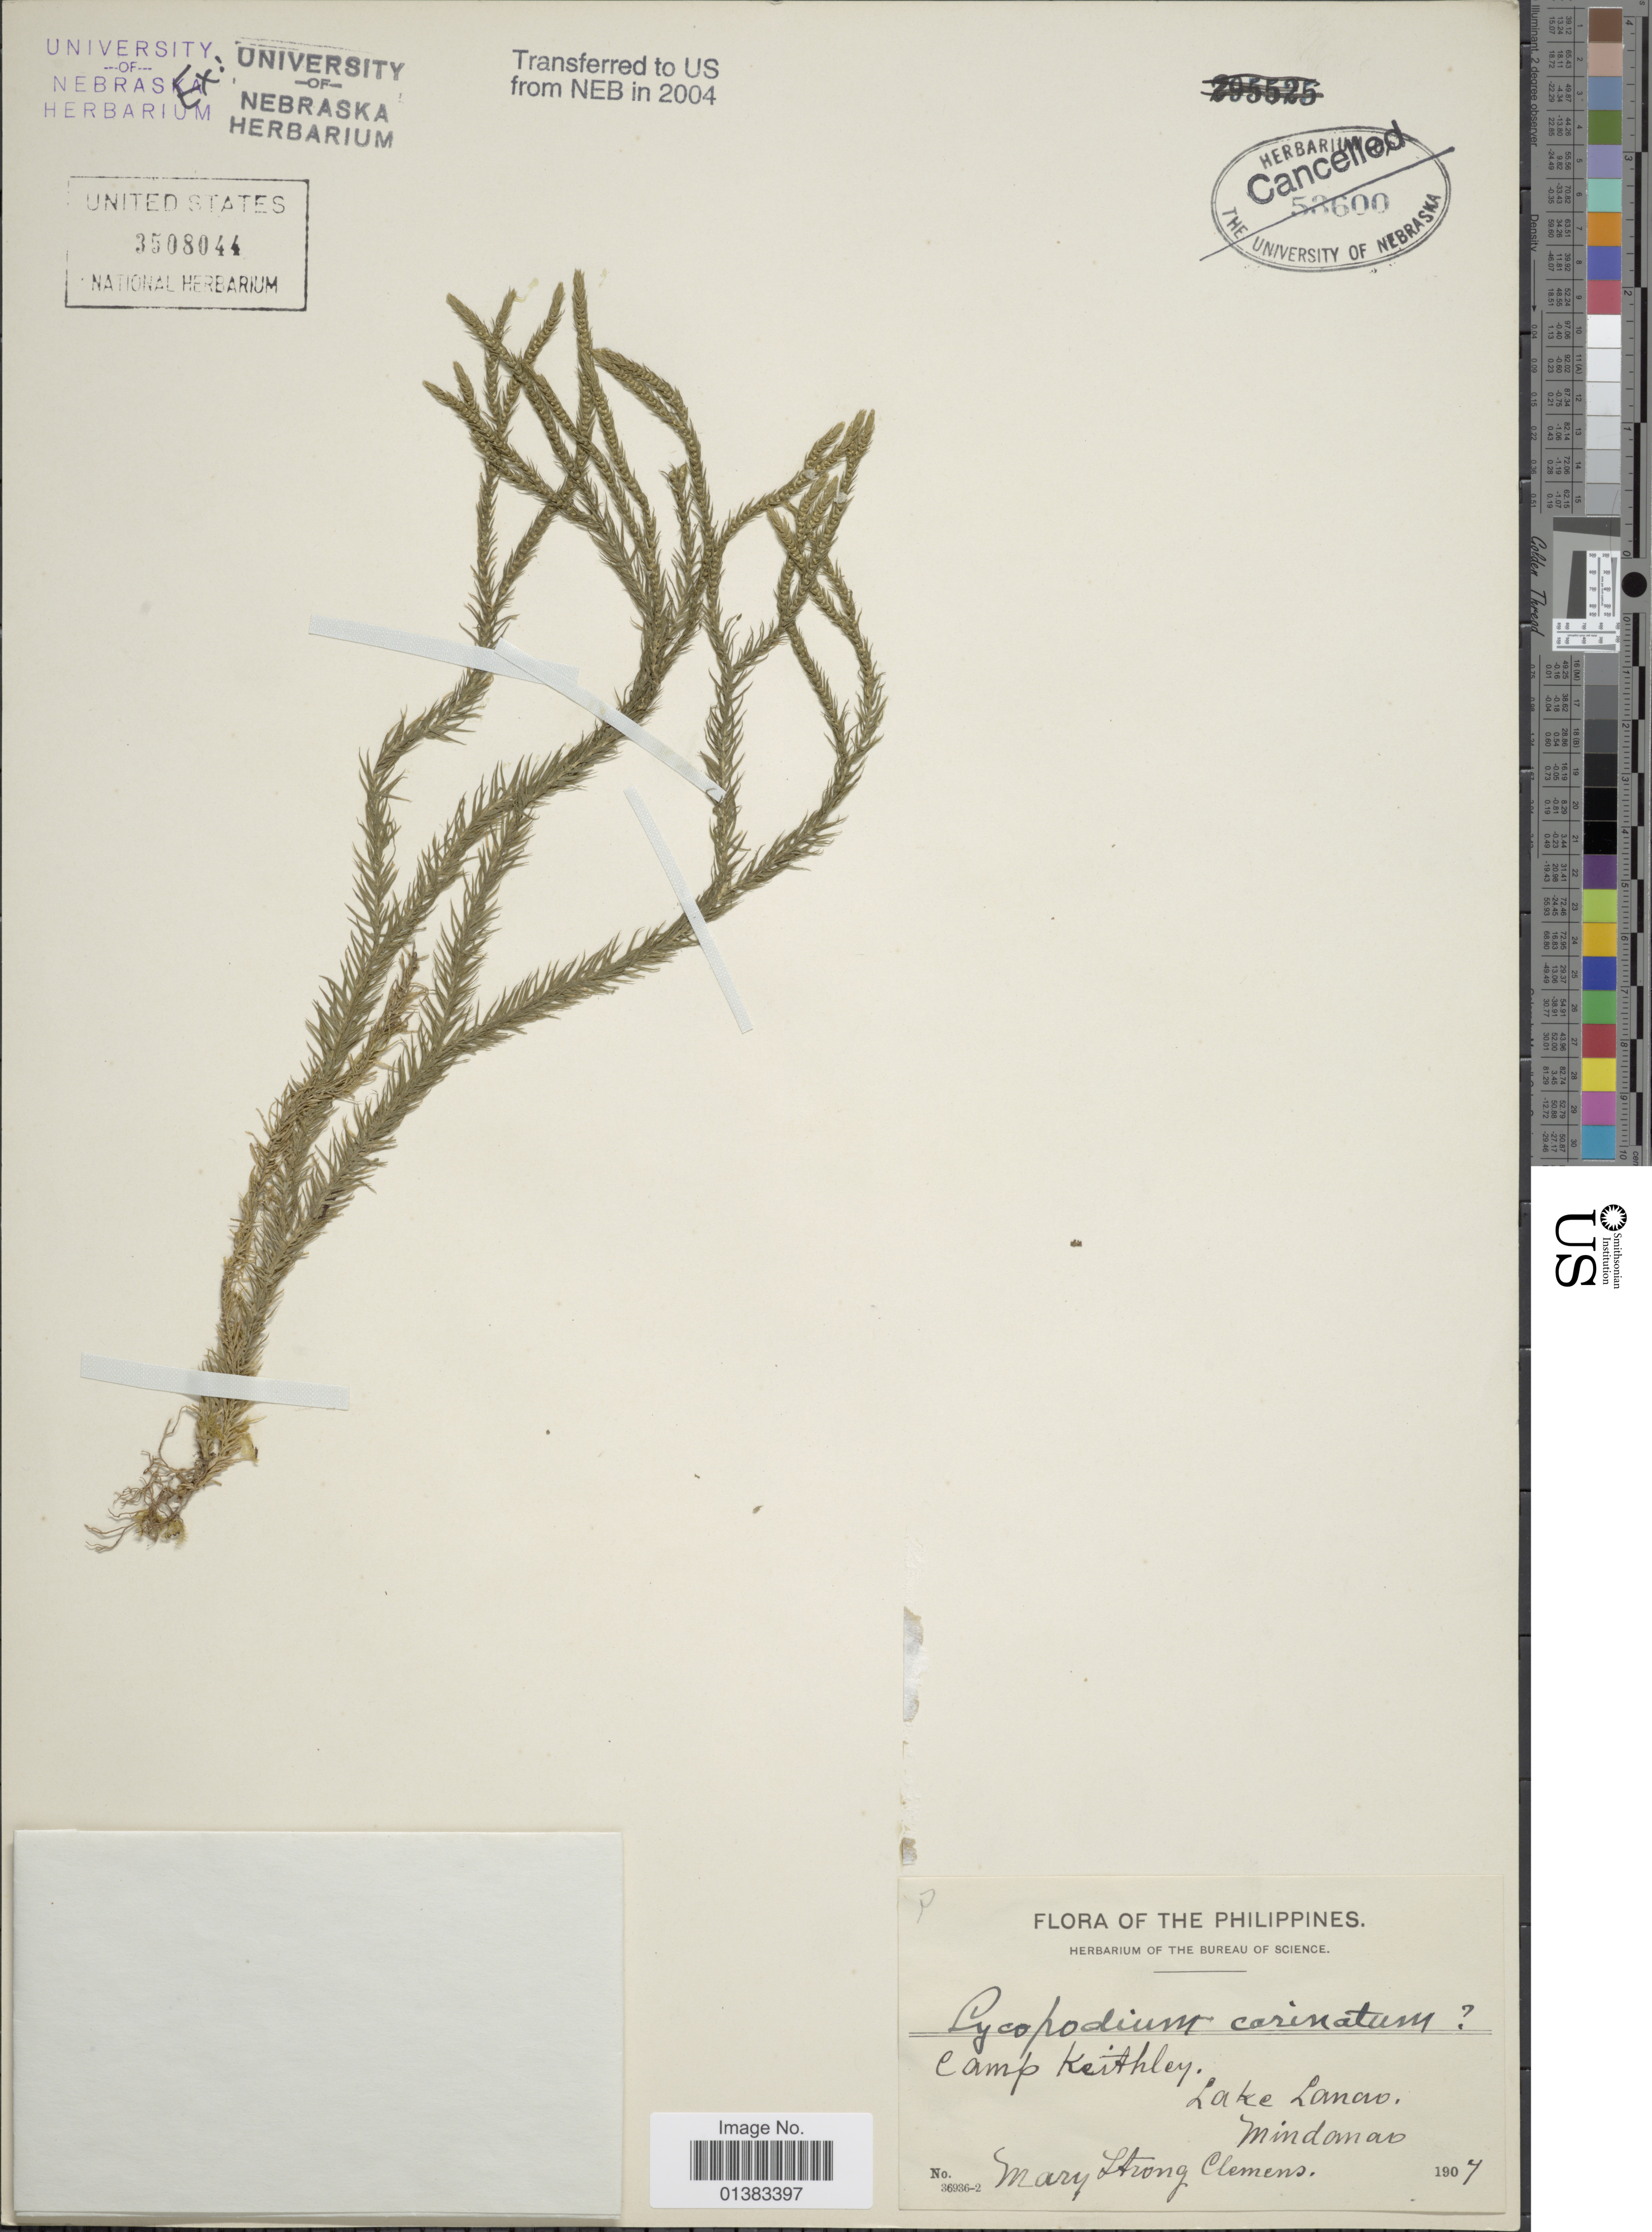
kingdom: Plantae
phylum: Tracheophyta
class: Lycopodiopsida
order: Lycopodiales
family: Lycopodiaceae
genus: Phlegmariurus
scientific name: Phlegmariurus proliferus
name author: (Blume) A. R. Field & Bostock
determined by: Field, A. R.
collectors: M. S. Clemens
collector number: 36936-2?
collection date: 1907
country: Philippines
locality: Camp Keithley, Lake Lanao, Mindanao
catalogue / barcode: US 3508044